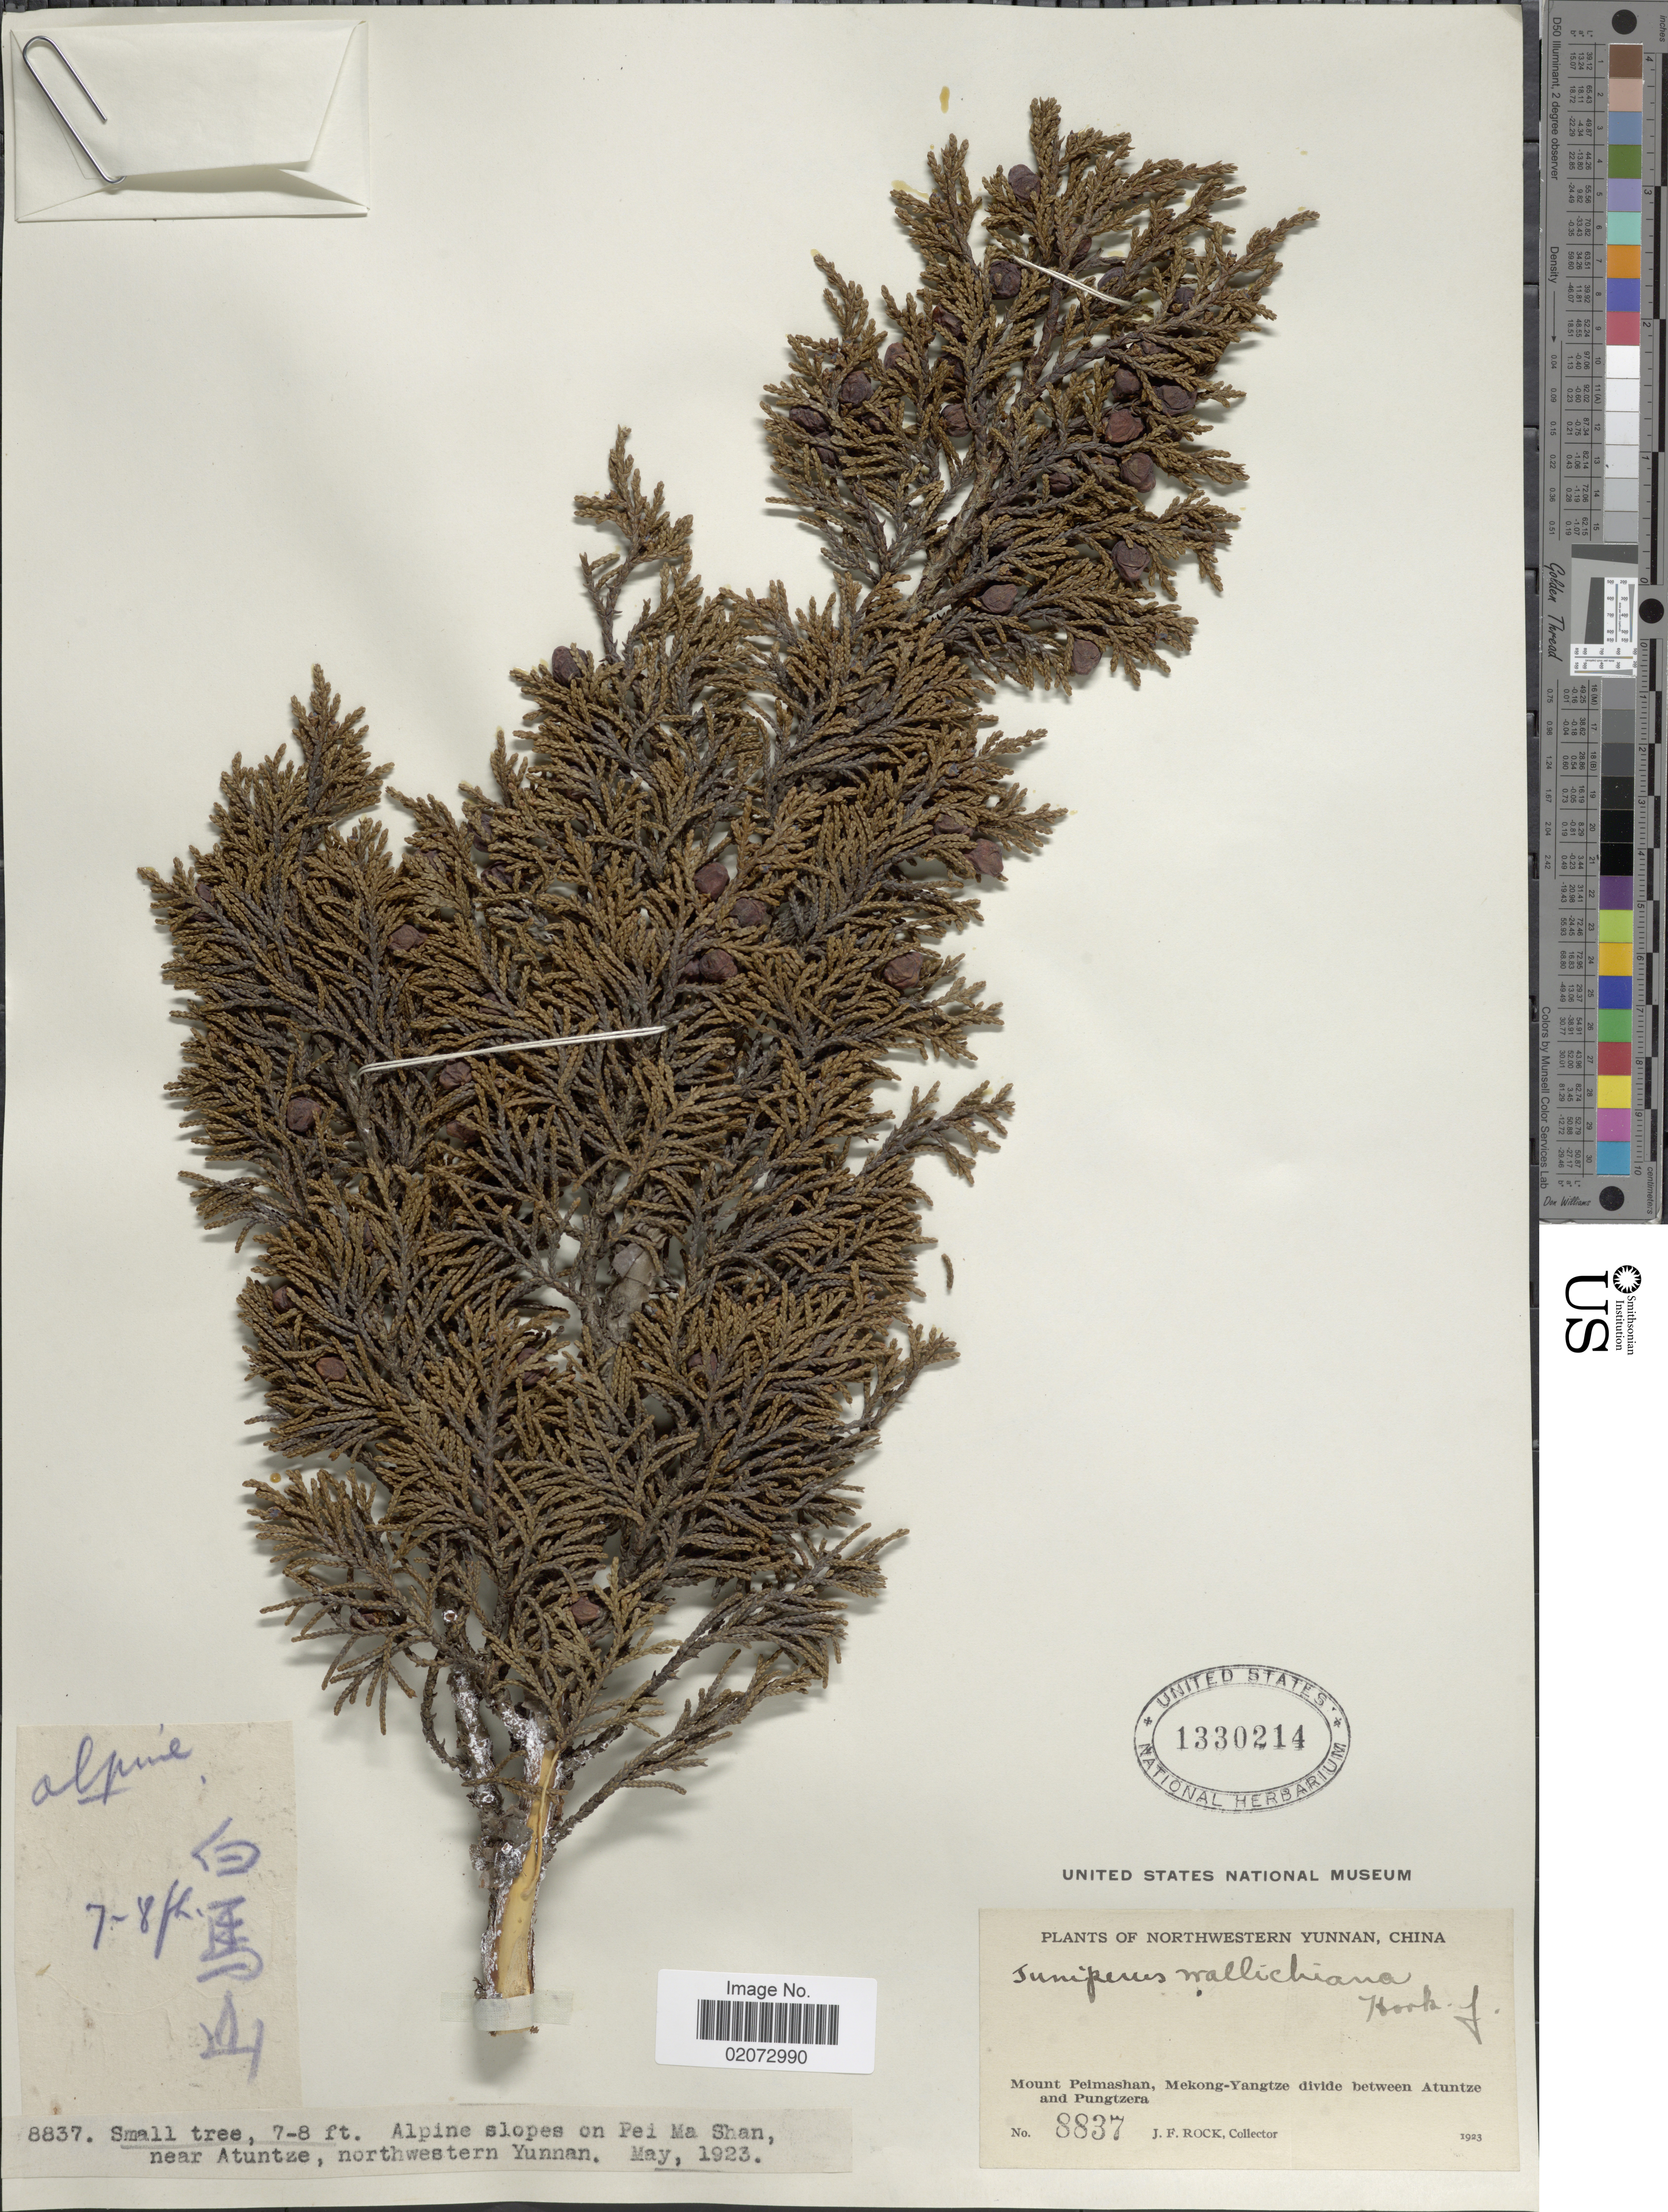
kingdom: Plantae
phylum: Tracheophyta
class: Pinopsida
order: Pinales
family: Cupressaceae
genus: Juniperus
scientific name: Juniperus wallichiana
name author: Hook. f. & Thomson ex E. Brandis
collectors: J. Rock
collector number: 8837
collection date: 1923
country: China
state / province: Yunnan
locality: Northwestern Yunnan, Mount Pelmashan, Mekong-Yangtze divide between Atuntze and Pungtzera.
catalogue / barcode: US 1330214